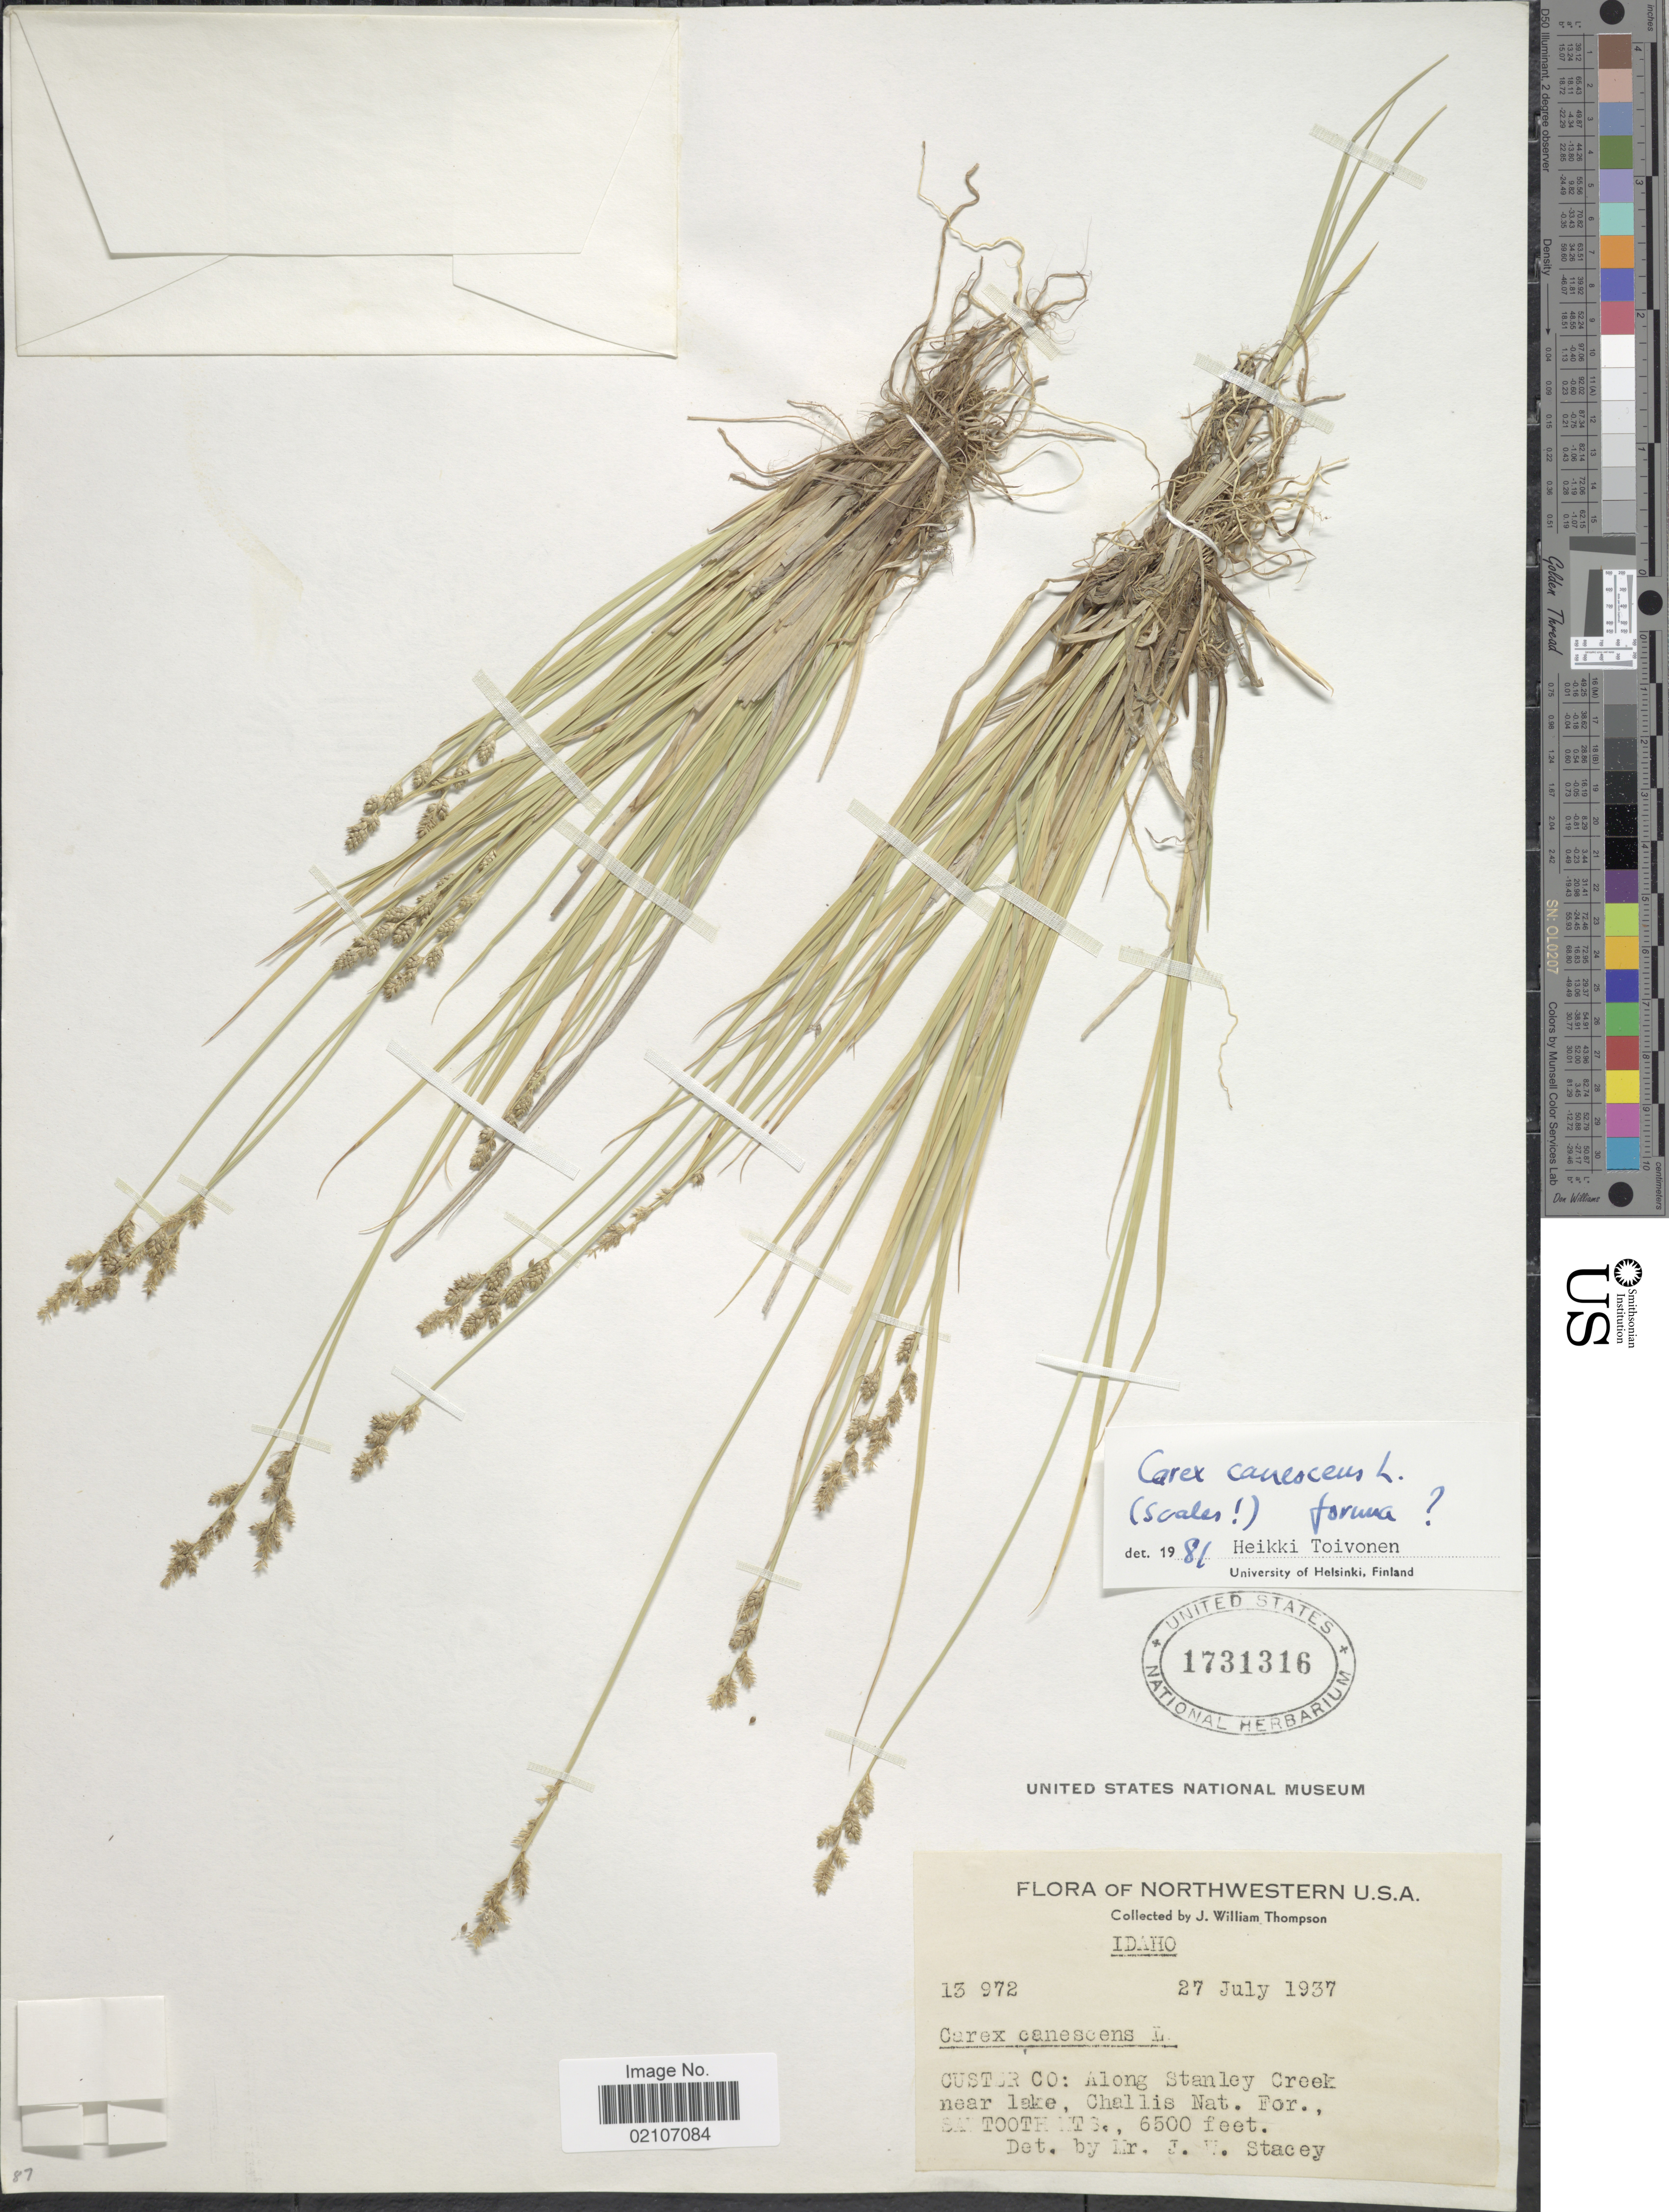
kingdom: Plantae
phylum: Tracheophyta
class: Liliopsida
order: Poales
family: Cyperaceae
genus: Carex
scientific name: Carex canescens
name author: L.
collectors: J. W. Thompson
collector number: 13972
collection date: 1937-07-27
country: United States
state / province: Idaho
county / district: Custer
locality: Along Stanley Creek near Lake, Challis Nat. For., Sawtooth Mts.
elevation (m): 1981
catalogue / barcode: US 1731316